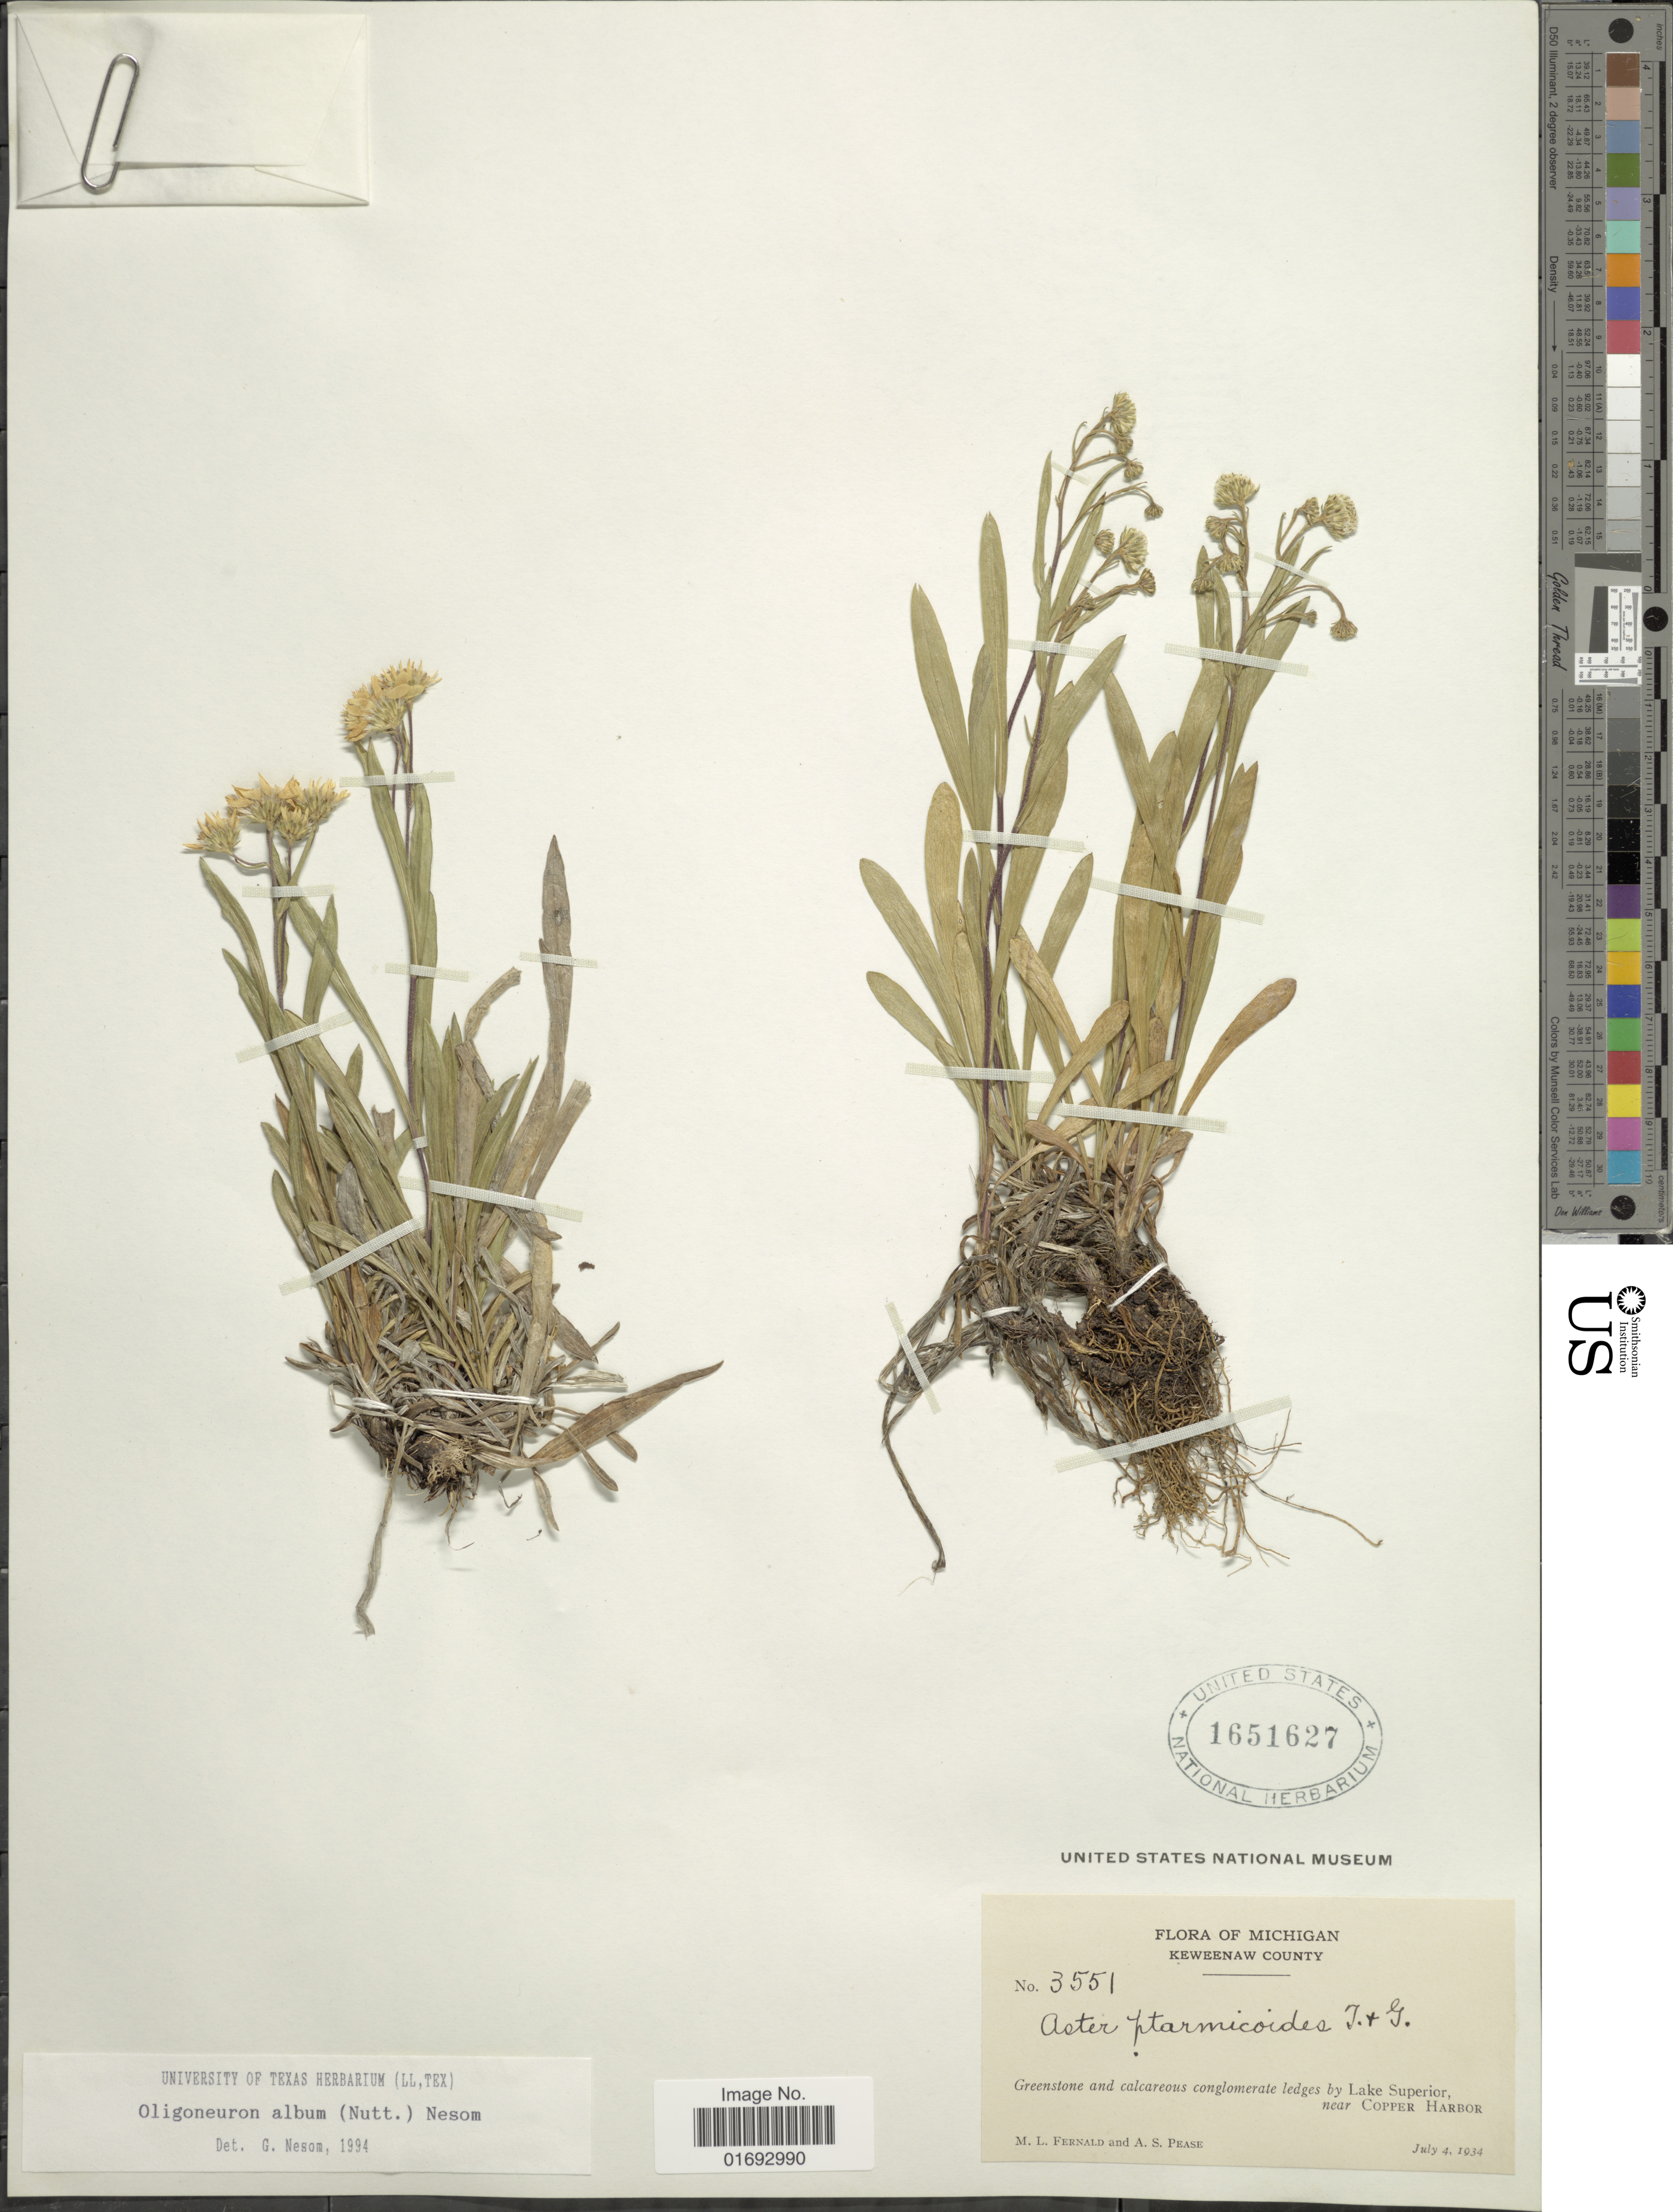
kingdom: Plantae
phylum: Tracheophyta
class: Magnoliopsida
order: Asterales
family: Asteraceae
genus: Oligoneuron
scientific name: Oligoneuron album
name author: (Nutt.) G.L. Nesom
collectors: M. L. Fernald & A. S. Pease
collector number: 3551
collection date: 1934-07-04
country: United States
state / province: Michigan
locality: Greenstone and calcareous conglomerate ledges by lake Superior near Copper Harbor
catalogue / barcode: US 1651627